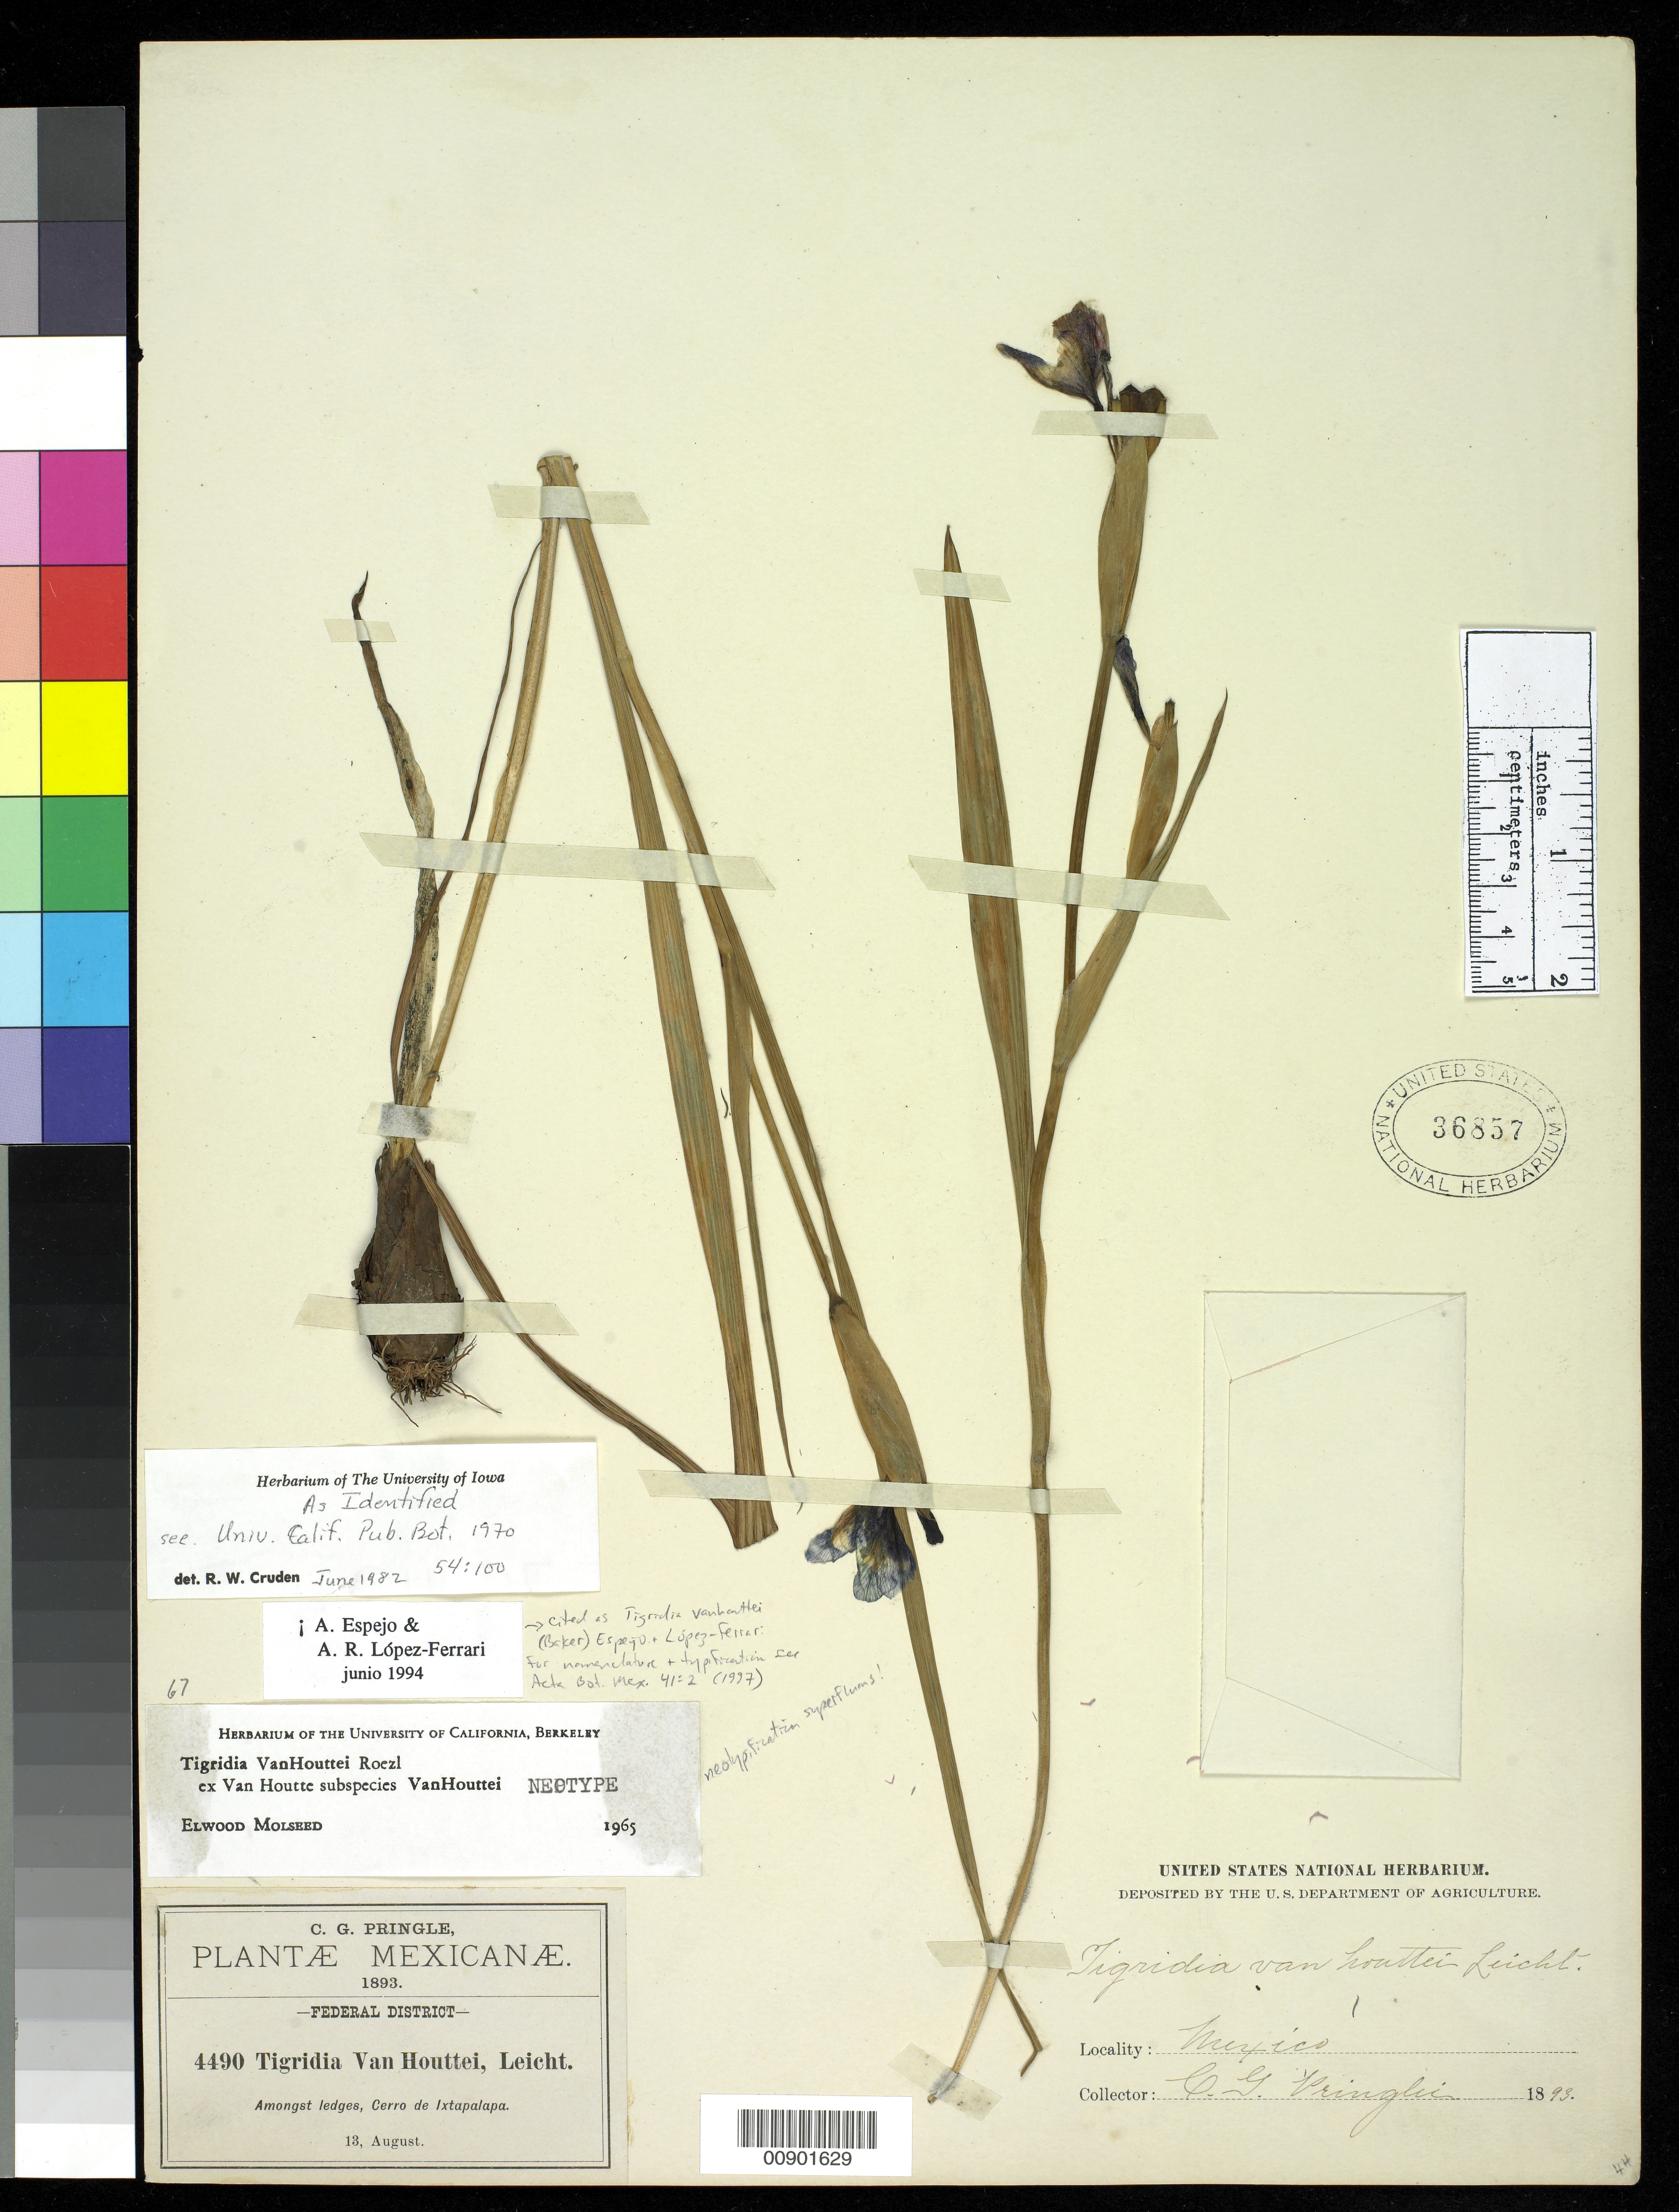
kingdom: Plantae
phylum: Tracheophyta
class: Liliopsida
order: Asparagales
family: Iridaceae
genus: Tigridia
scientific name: Tigridia vanhouttei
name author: Roezl ex Van Houtte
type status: Neotype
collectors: C. G. Pringle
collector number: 4490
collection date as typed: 13 Aug 1893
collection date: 1893-08-13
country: Mexico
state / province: Distrito Federal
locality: Federal District. Amongst ledges, Cerro de Ixtapalapa.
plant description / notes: Specific epithet published as "Van Houttei" on plate, but "Houttei" in text and index. Both names are nom. nud. according to Espejo & López-Ferrari, Acta Bot. Mex. 41: 2 (1997).; Neotypification superfluous; illustration is "original material" (ICBN Art. 9, Note 2) and is therefore either the holotype (Art. 9.1) or available for designation as lectotype (Art. 9.10), and presumably precludes neotypification (Art. 9.11).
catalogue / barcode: US 36857